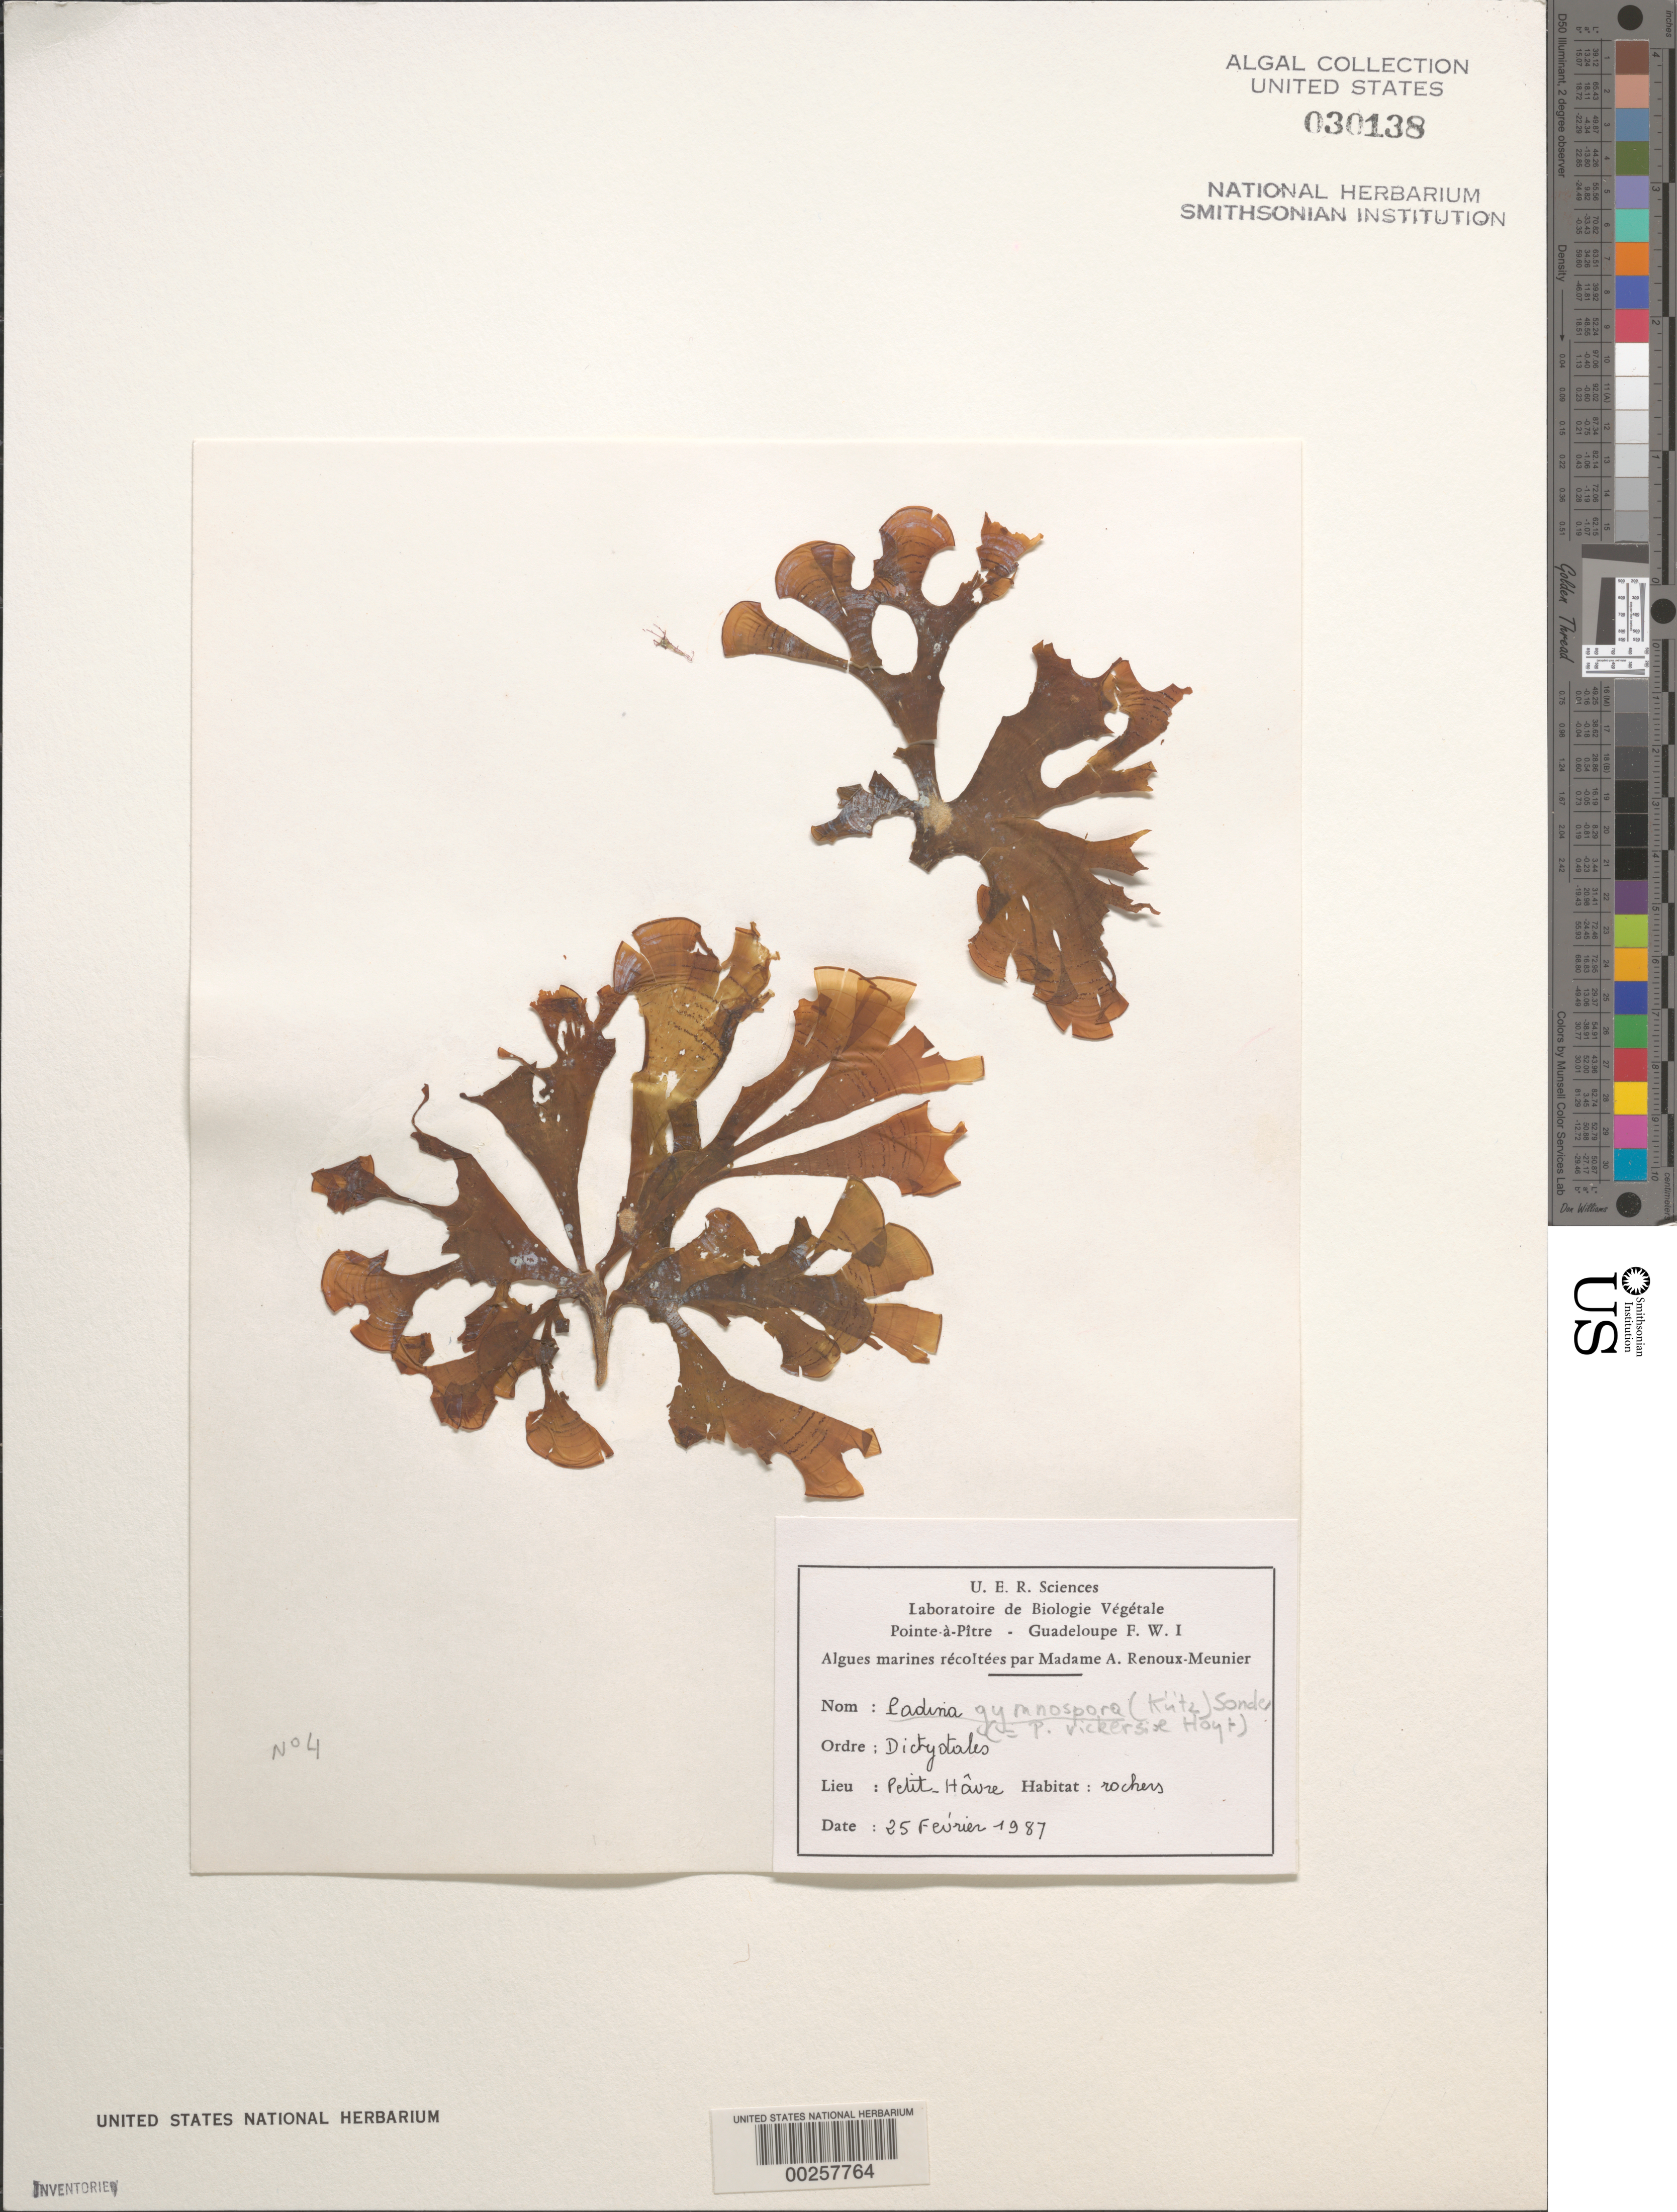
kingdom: Chromista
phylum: Ochrophyta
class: Phaeophyceae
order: Dictyotales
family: Dictyotaceae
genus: Padina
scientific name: Padina gymnospora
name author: (Kütz.) O.G. Sond.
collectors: A. Renoux-Meunier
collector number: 4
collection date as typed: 25 Feb 1987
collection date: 1987-02-25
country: Guadeloupe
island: Grande Terre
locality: Petit Havre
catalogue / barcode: US 30138